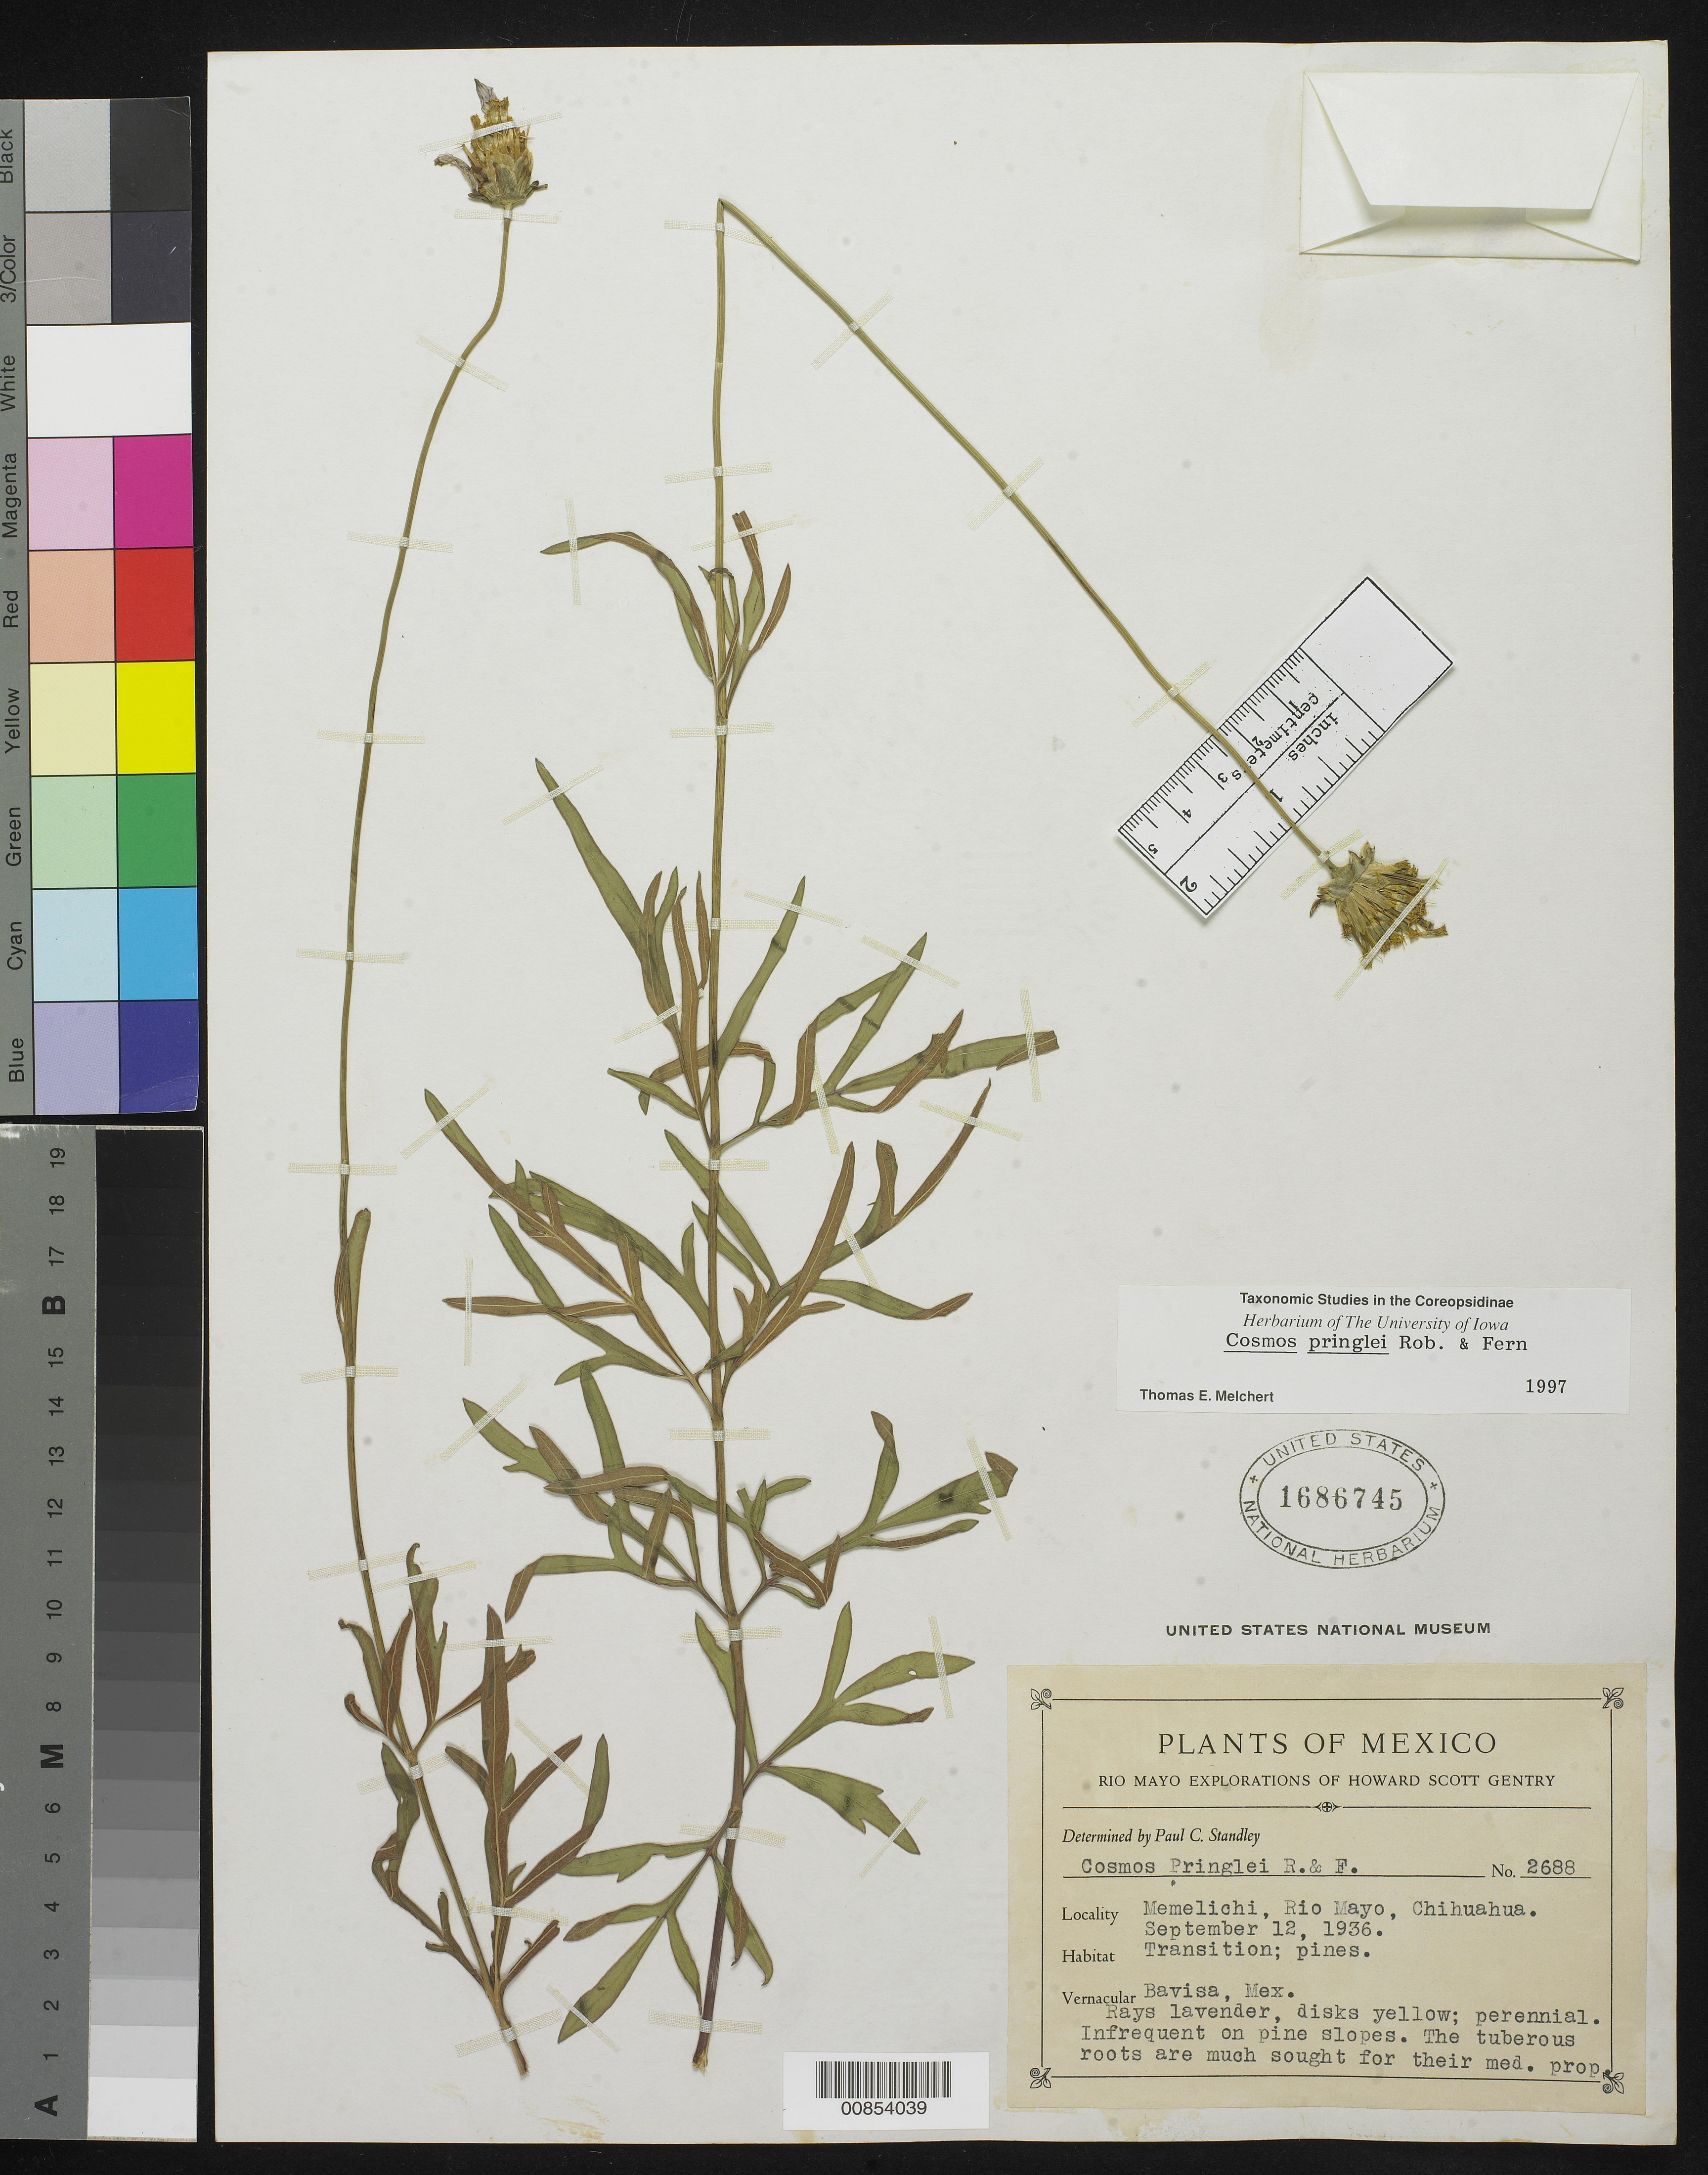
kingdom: Plantae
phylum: Tracheophyta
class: Magnoliopsida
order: Asterales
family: Asteraceae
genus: Cosmos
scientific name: Cosmos pringlei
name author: B.L. Rob. & Fernald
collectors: H. S. Gentry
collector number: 2688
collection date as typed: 12 Sep 1936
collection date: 1936-09-12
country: Mexico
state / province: Chihuahua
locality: Memelichi, Río Mayo, Chihuahua.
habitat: Transition; pines.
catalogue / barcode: US 1686745